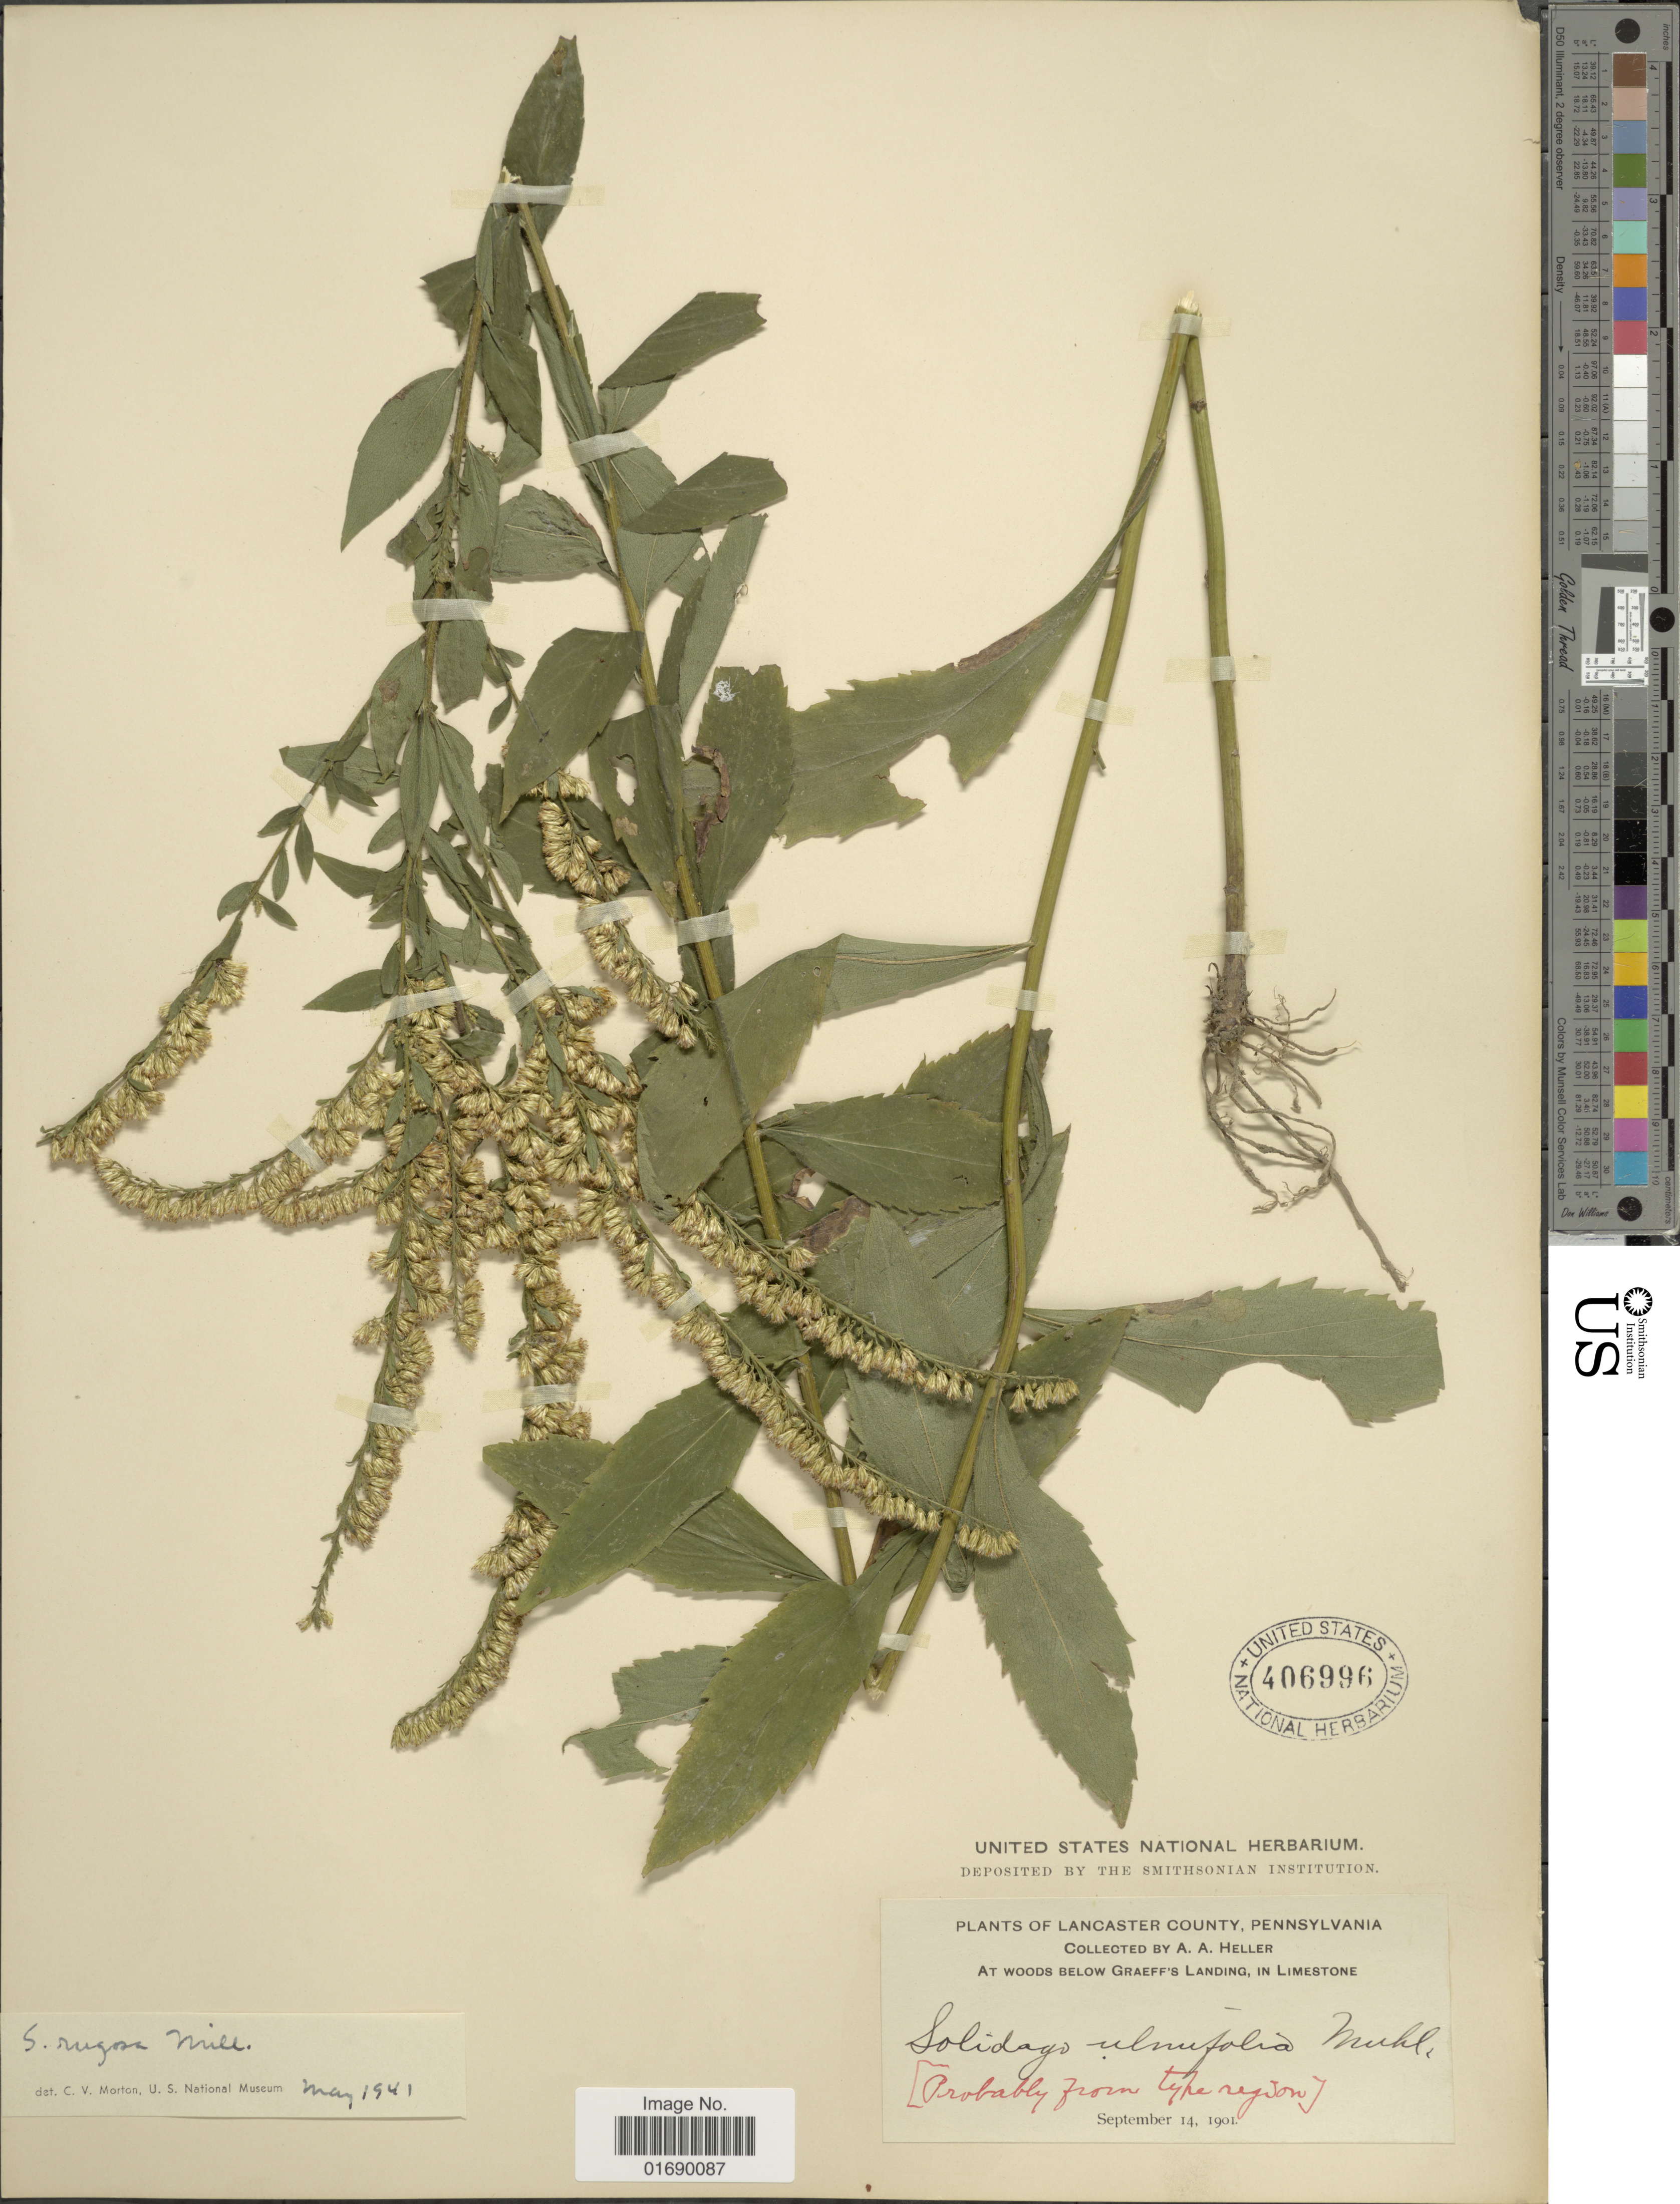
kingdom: Plantae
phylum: Tracheophyta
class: Magnoliopsida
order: Asterales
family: Asteraceae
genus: Solidago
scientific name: Solidago rugosa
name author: Mill.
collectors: A. A. Heller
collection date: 1901-09-14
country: United States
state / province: Pennsylvania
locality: Lancaster County, At woods below Graeff's Landing, in Limestone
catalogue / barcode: US 406996